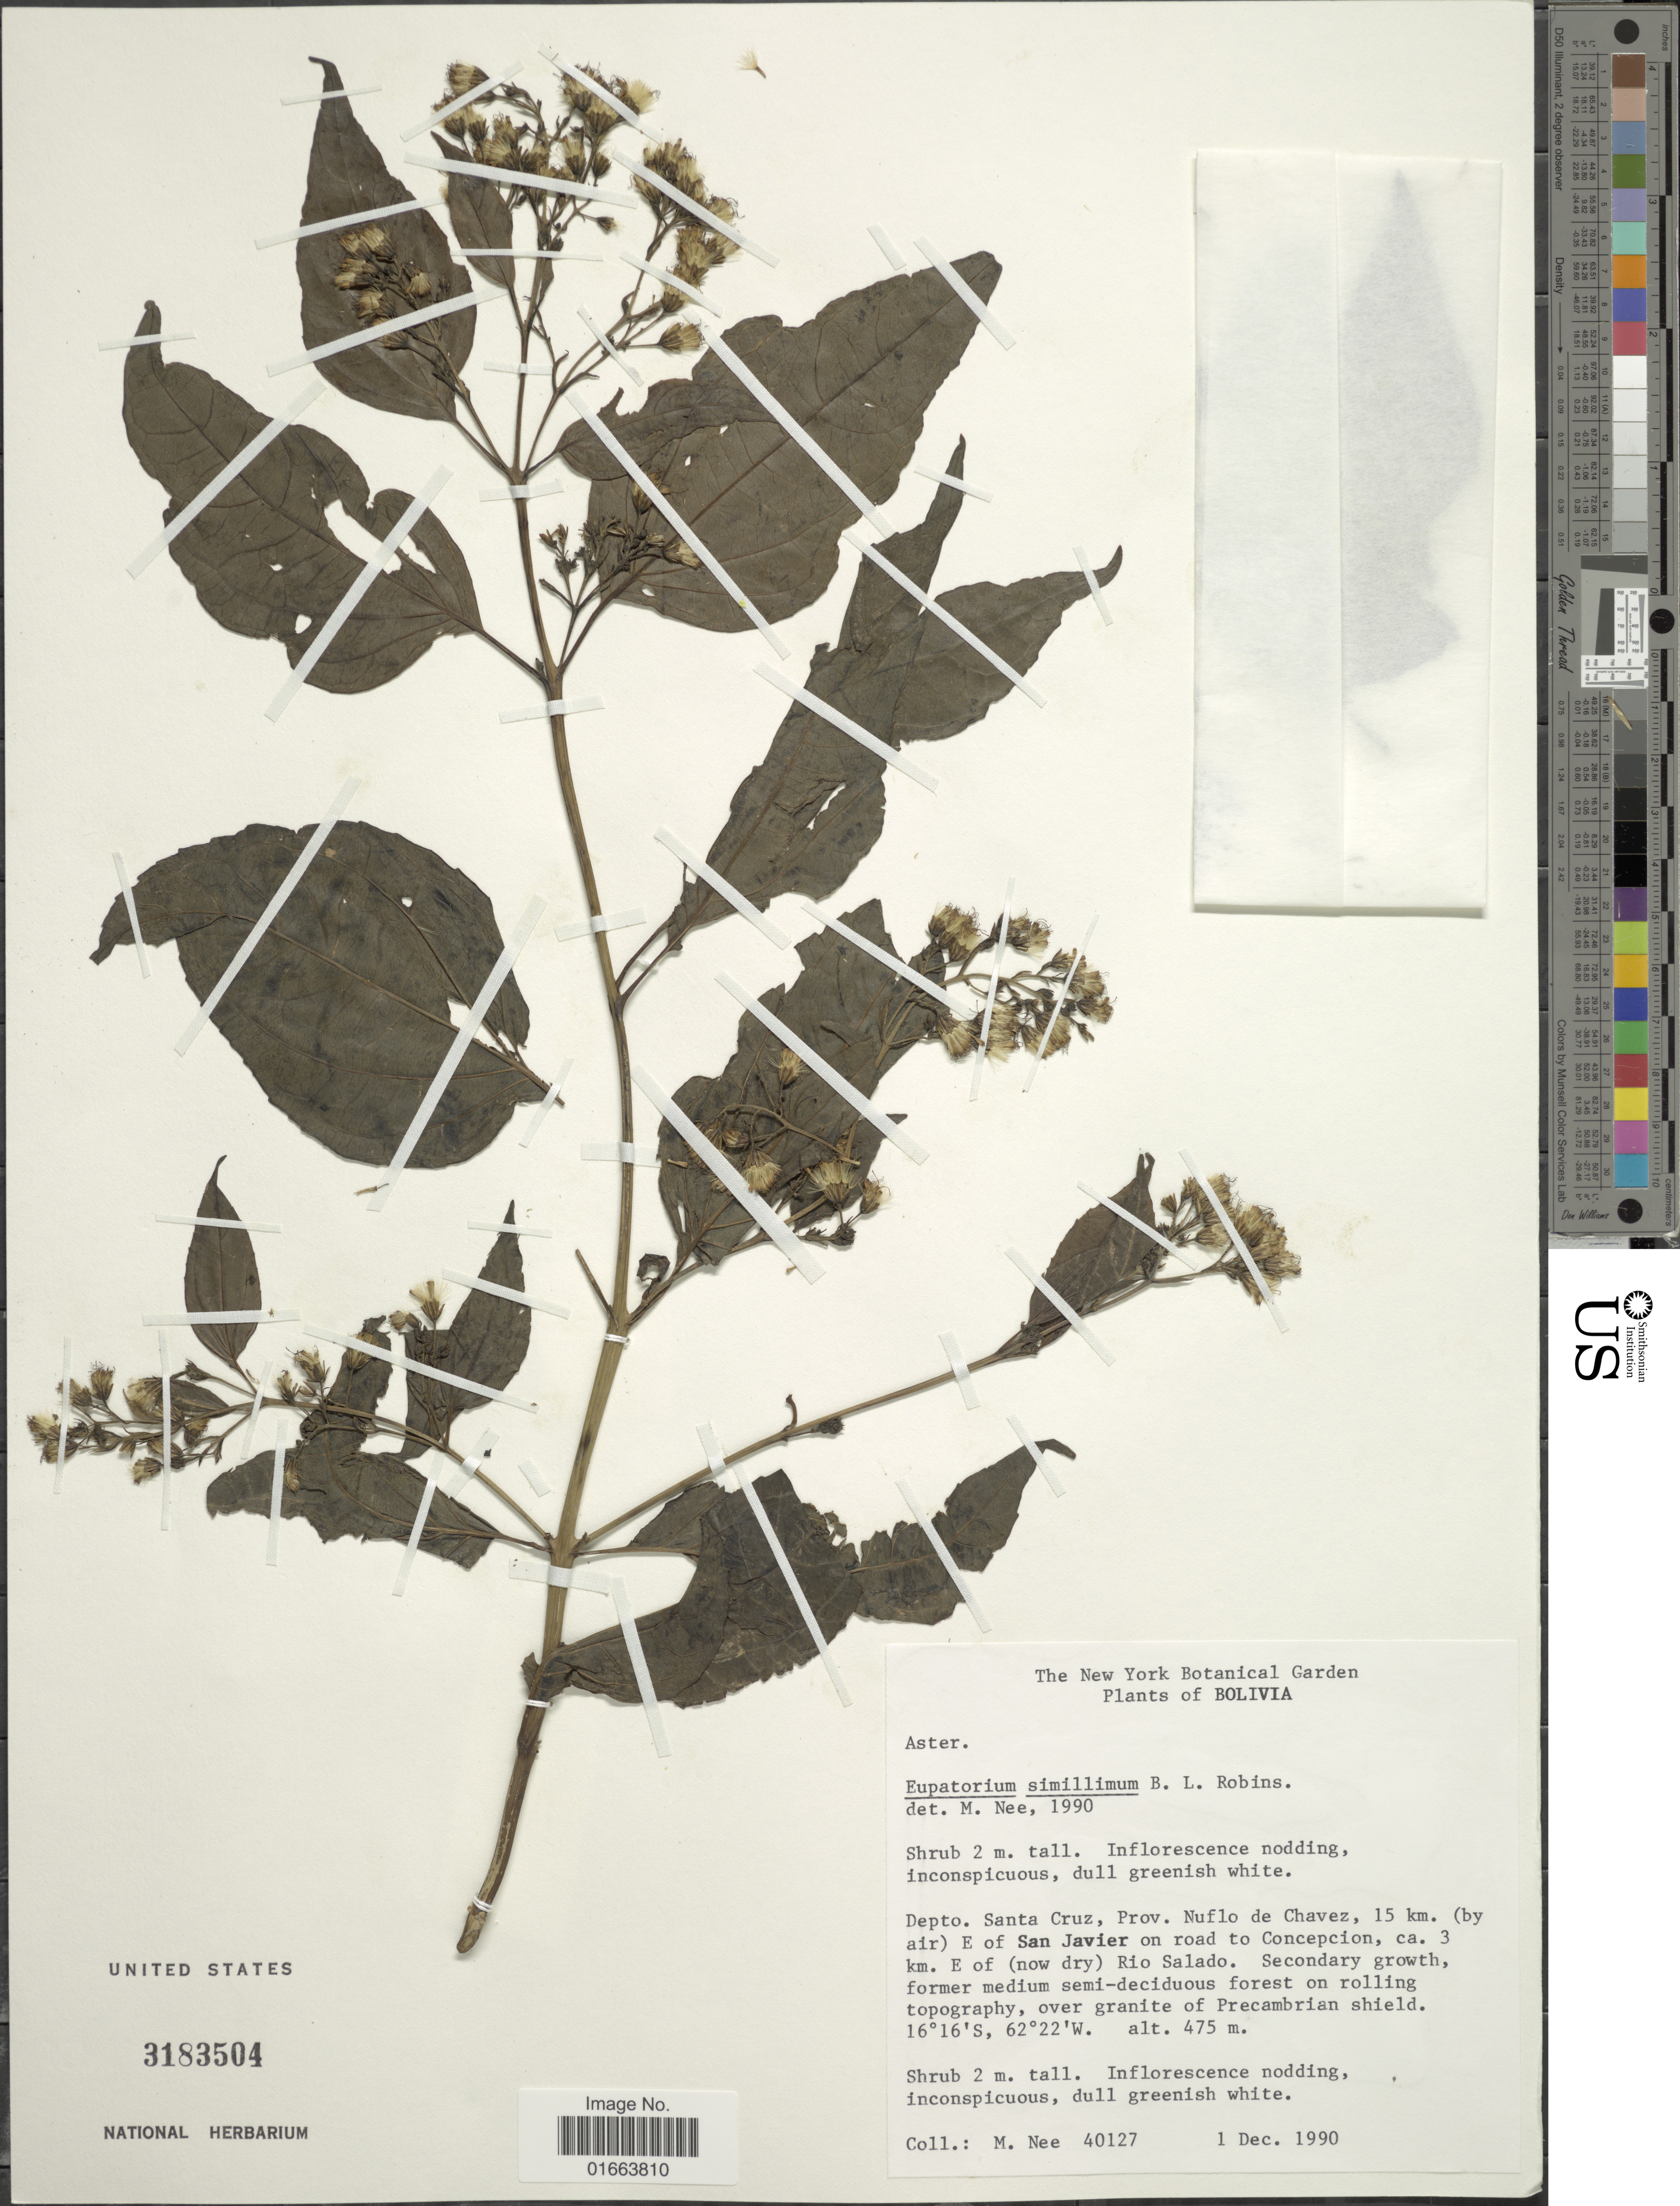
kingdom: Plantae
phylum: Tracheophyta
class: Magnoliopsida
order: Asterales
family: Asteraceae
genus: Koanophyllon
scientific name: Koanophyllon simillimum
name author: (B.L. Rob.) R.M. King & H. Rob.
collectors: M. Nee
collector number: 40127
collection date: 1990-12-01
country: Bolivia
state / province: Santa Cruz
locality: Prov. Nuflo de Chavez, 15 km. (by air) E of San Javier on road to Concepcion, ca. 3 km. E of (now dry) Rio Salada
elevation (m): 475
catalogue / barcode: US 3183504